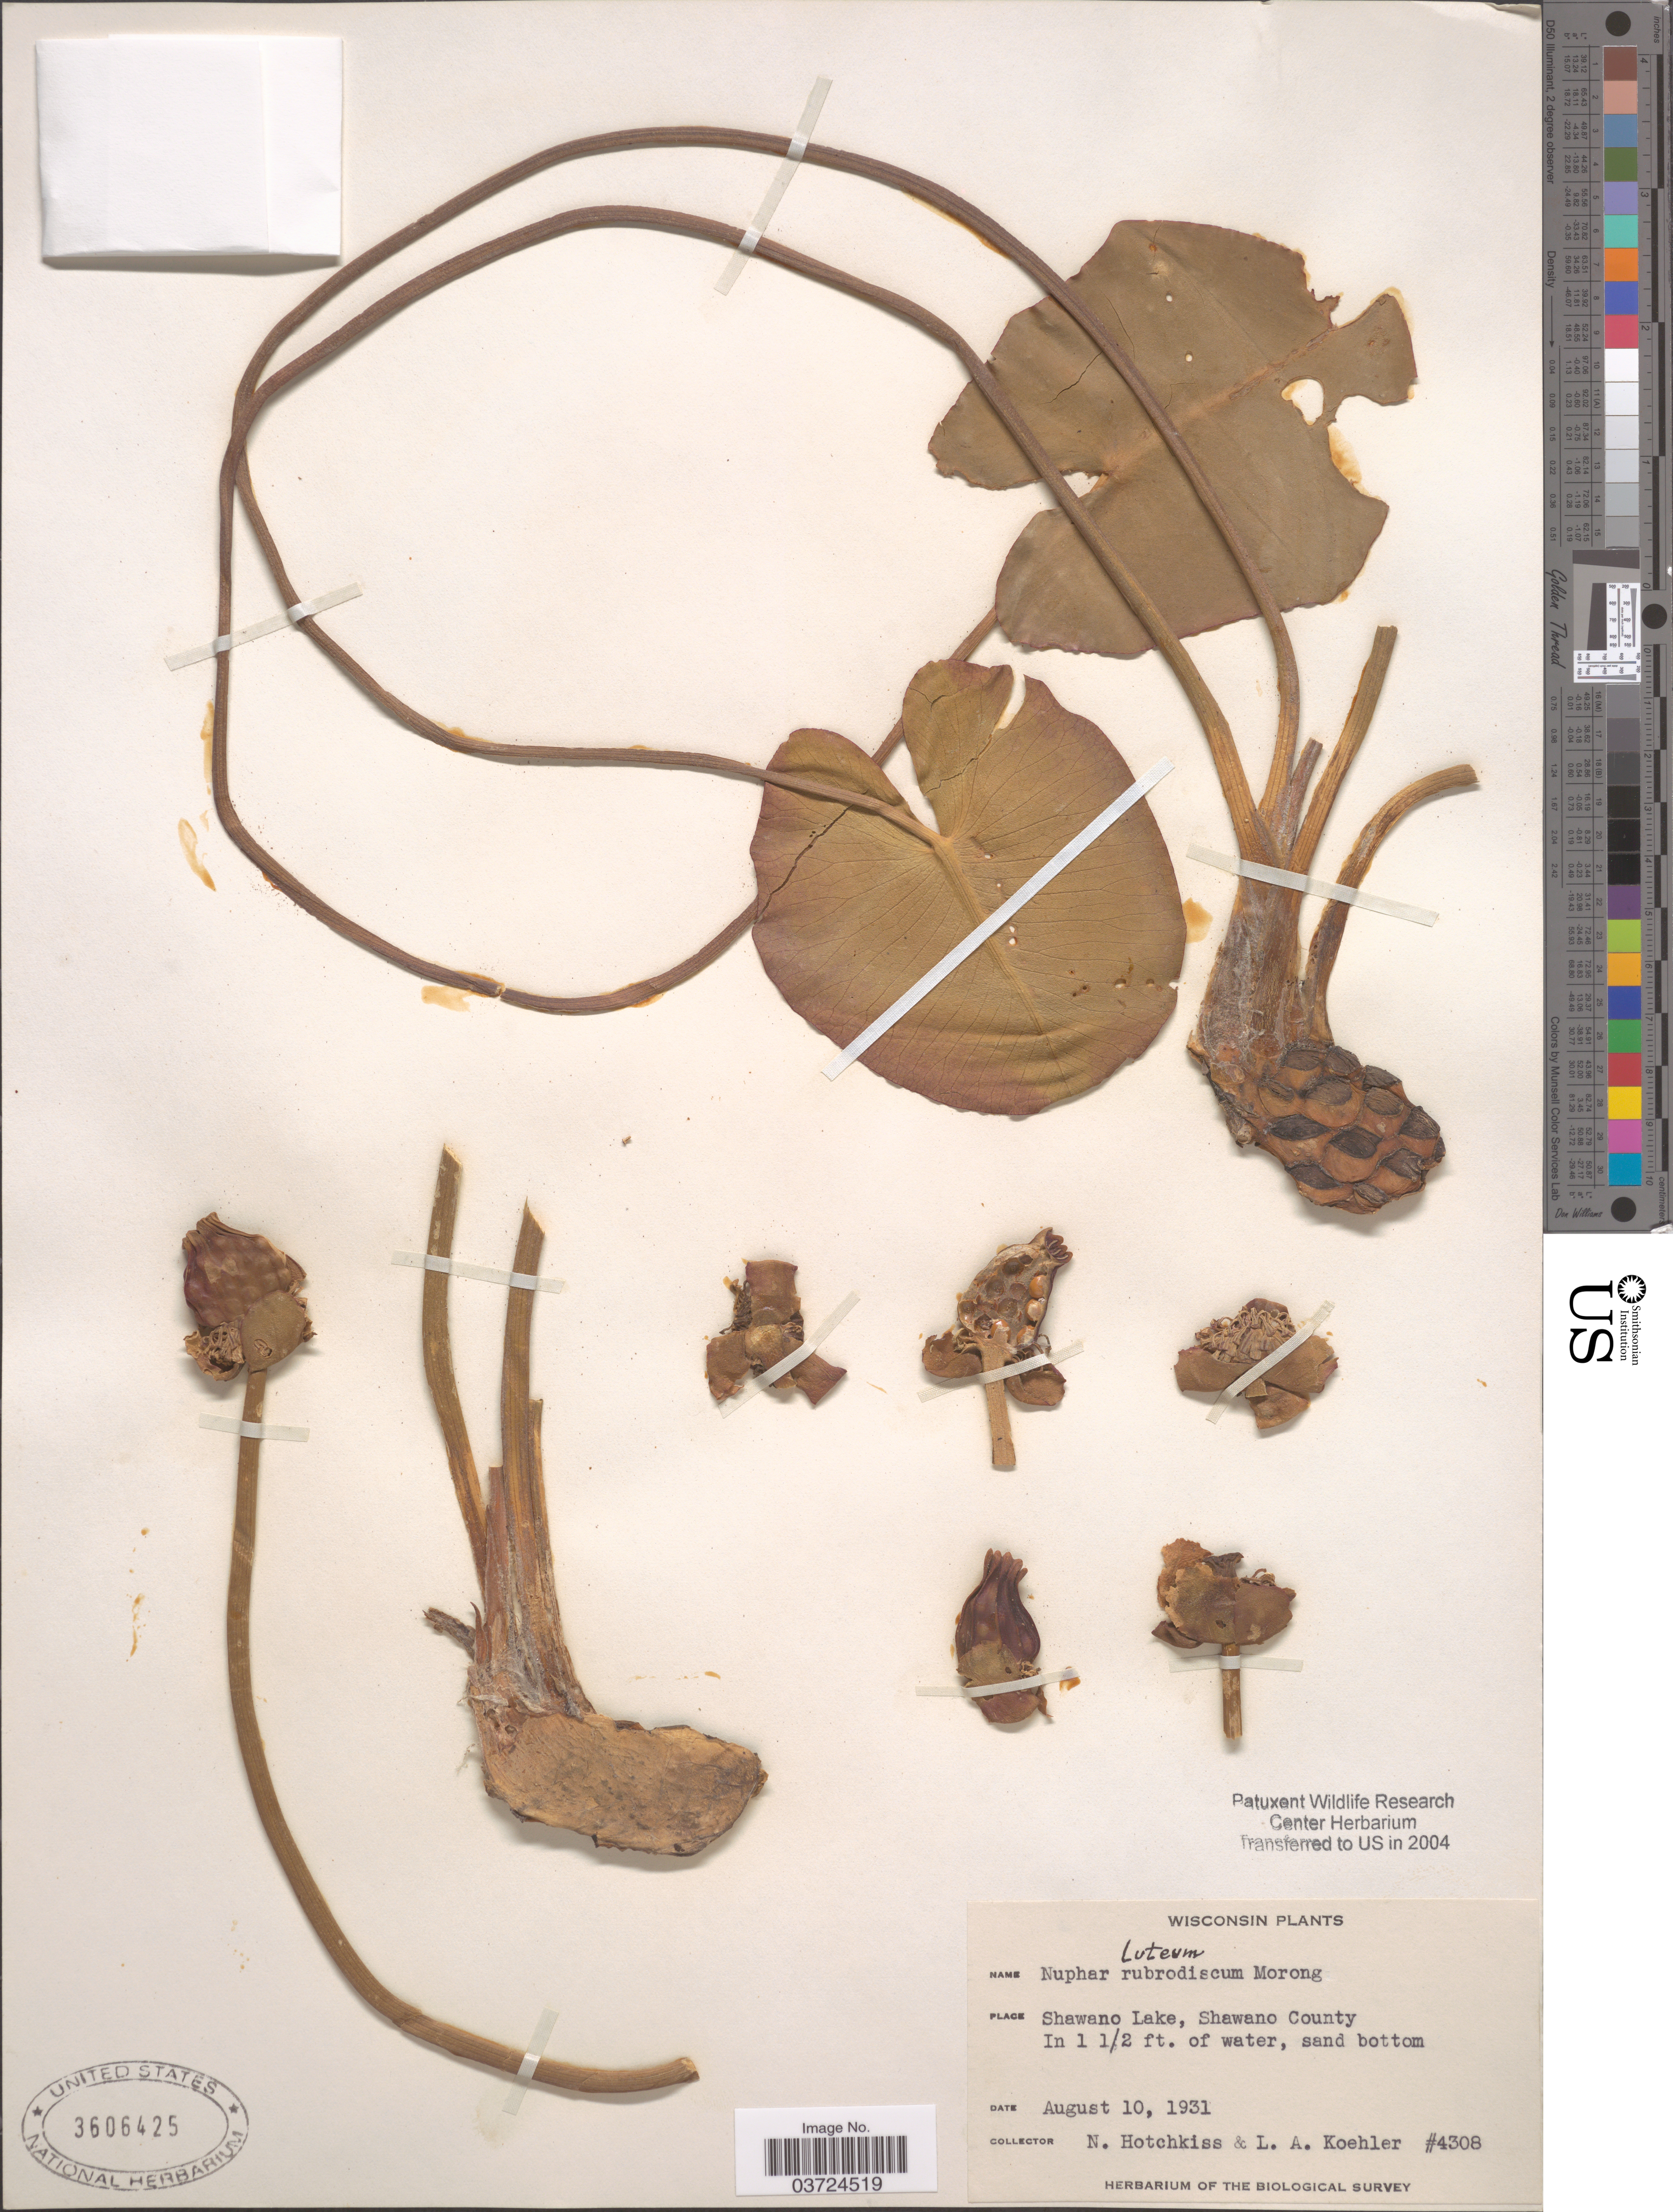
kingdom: Plantae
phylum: Tracheophyta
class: Magnoliopsida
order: Nymphaeales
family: Nymphaeaceae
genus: Nuphar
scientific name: Nuphar lutea subsp. rubrodisca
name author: (Morong) Hellq. & Wiersema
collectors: N. Hotchkiss & L. Koehler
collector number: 4308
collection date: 1931-08-10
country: United States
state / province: Wisconsin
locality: Shawano Lake, Shawano County.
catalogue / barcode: US 3606425